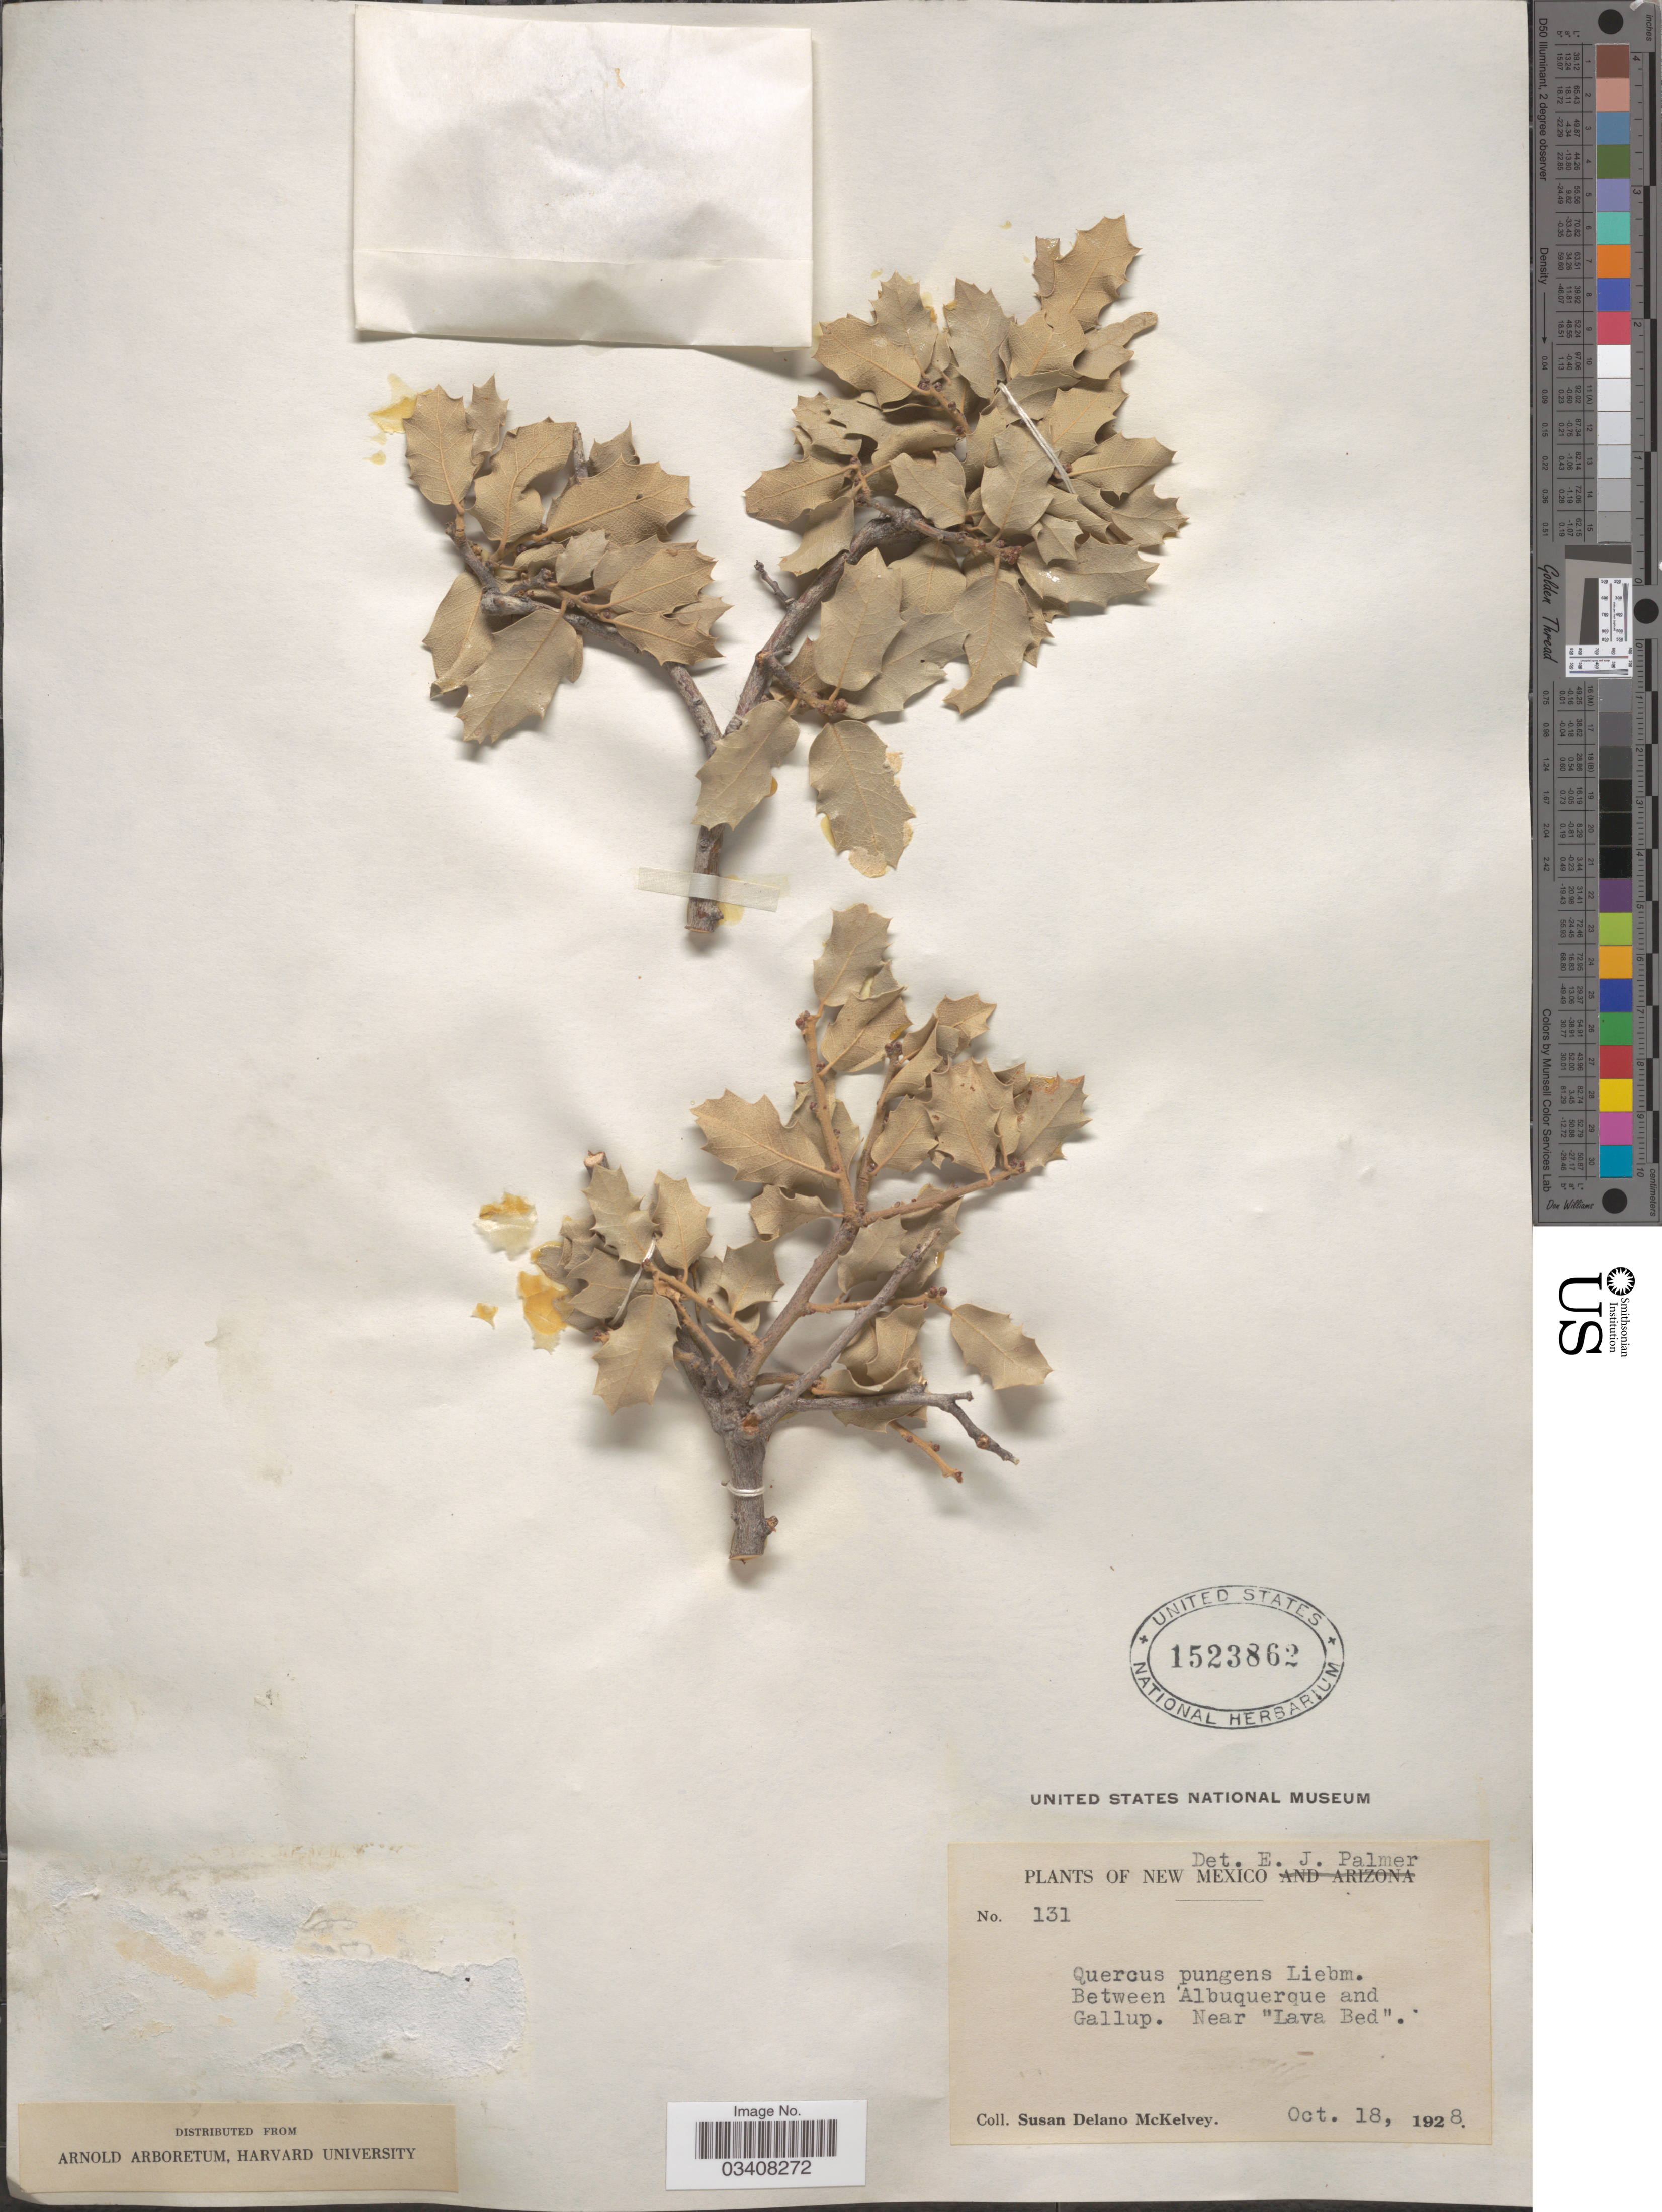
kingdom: Plantae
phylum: Tracheophyta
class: Magnoliopsida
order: Fagales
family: Fagaceae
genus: Quercus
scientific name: Quercus pungens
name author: Liebm.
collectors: S. A. McKelvey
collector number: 131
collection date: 1928-10-18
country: United States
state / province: New Mexico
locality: Between Albuquerque and Gallup. Near "Lava Bed".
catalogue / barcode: US 1523862